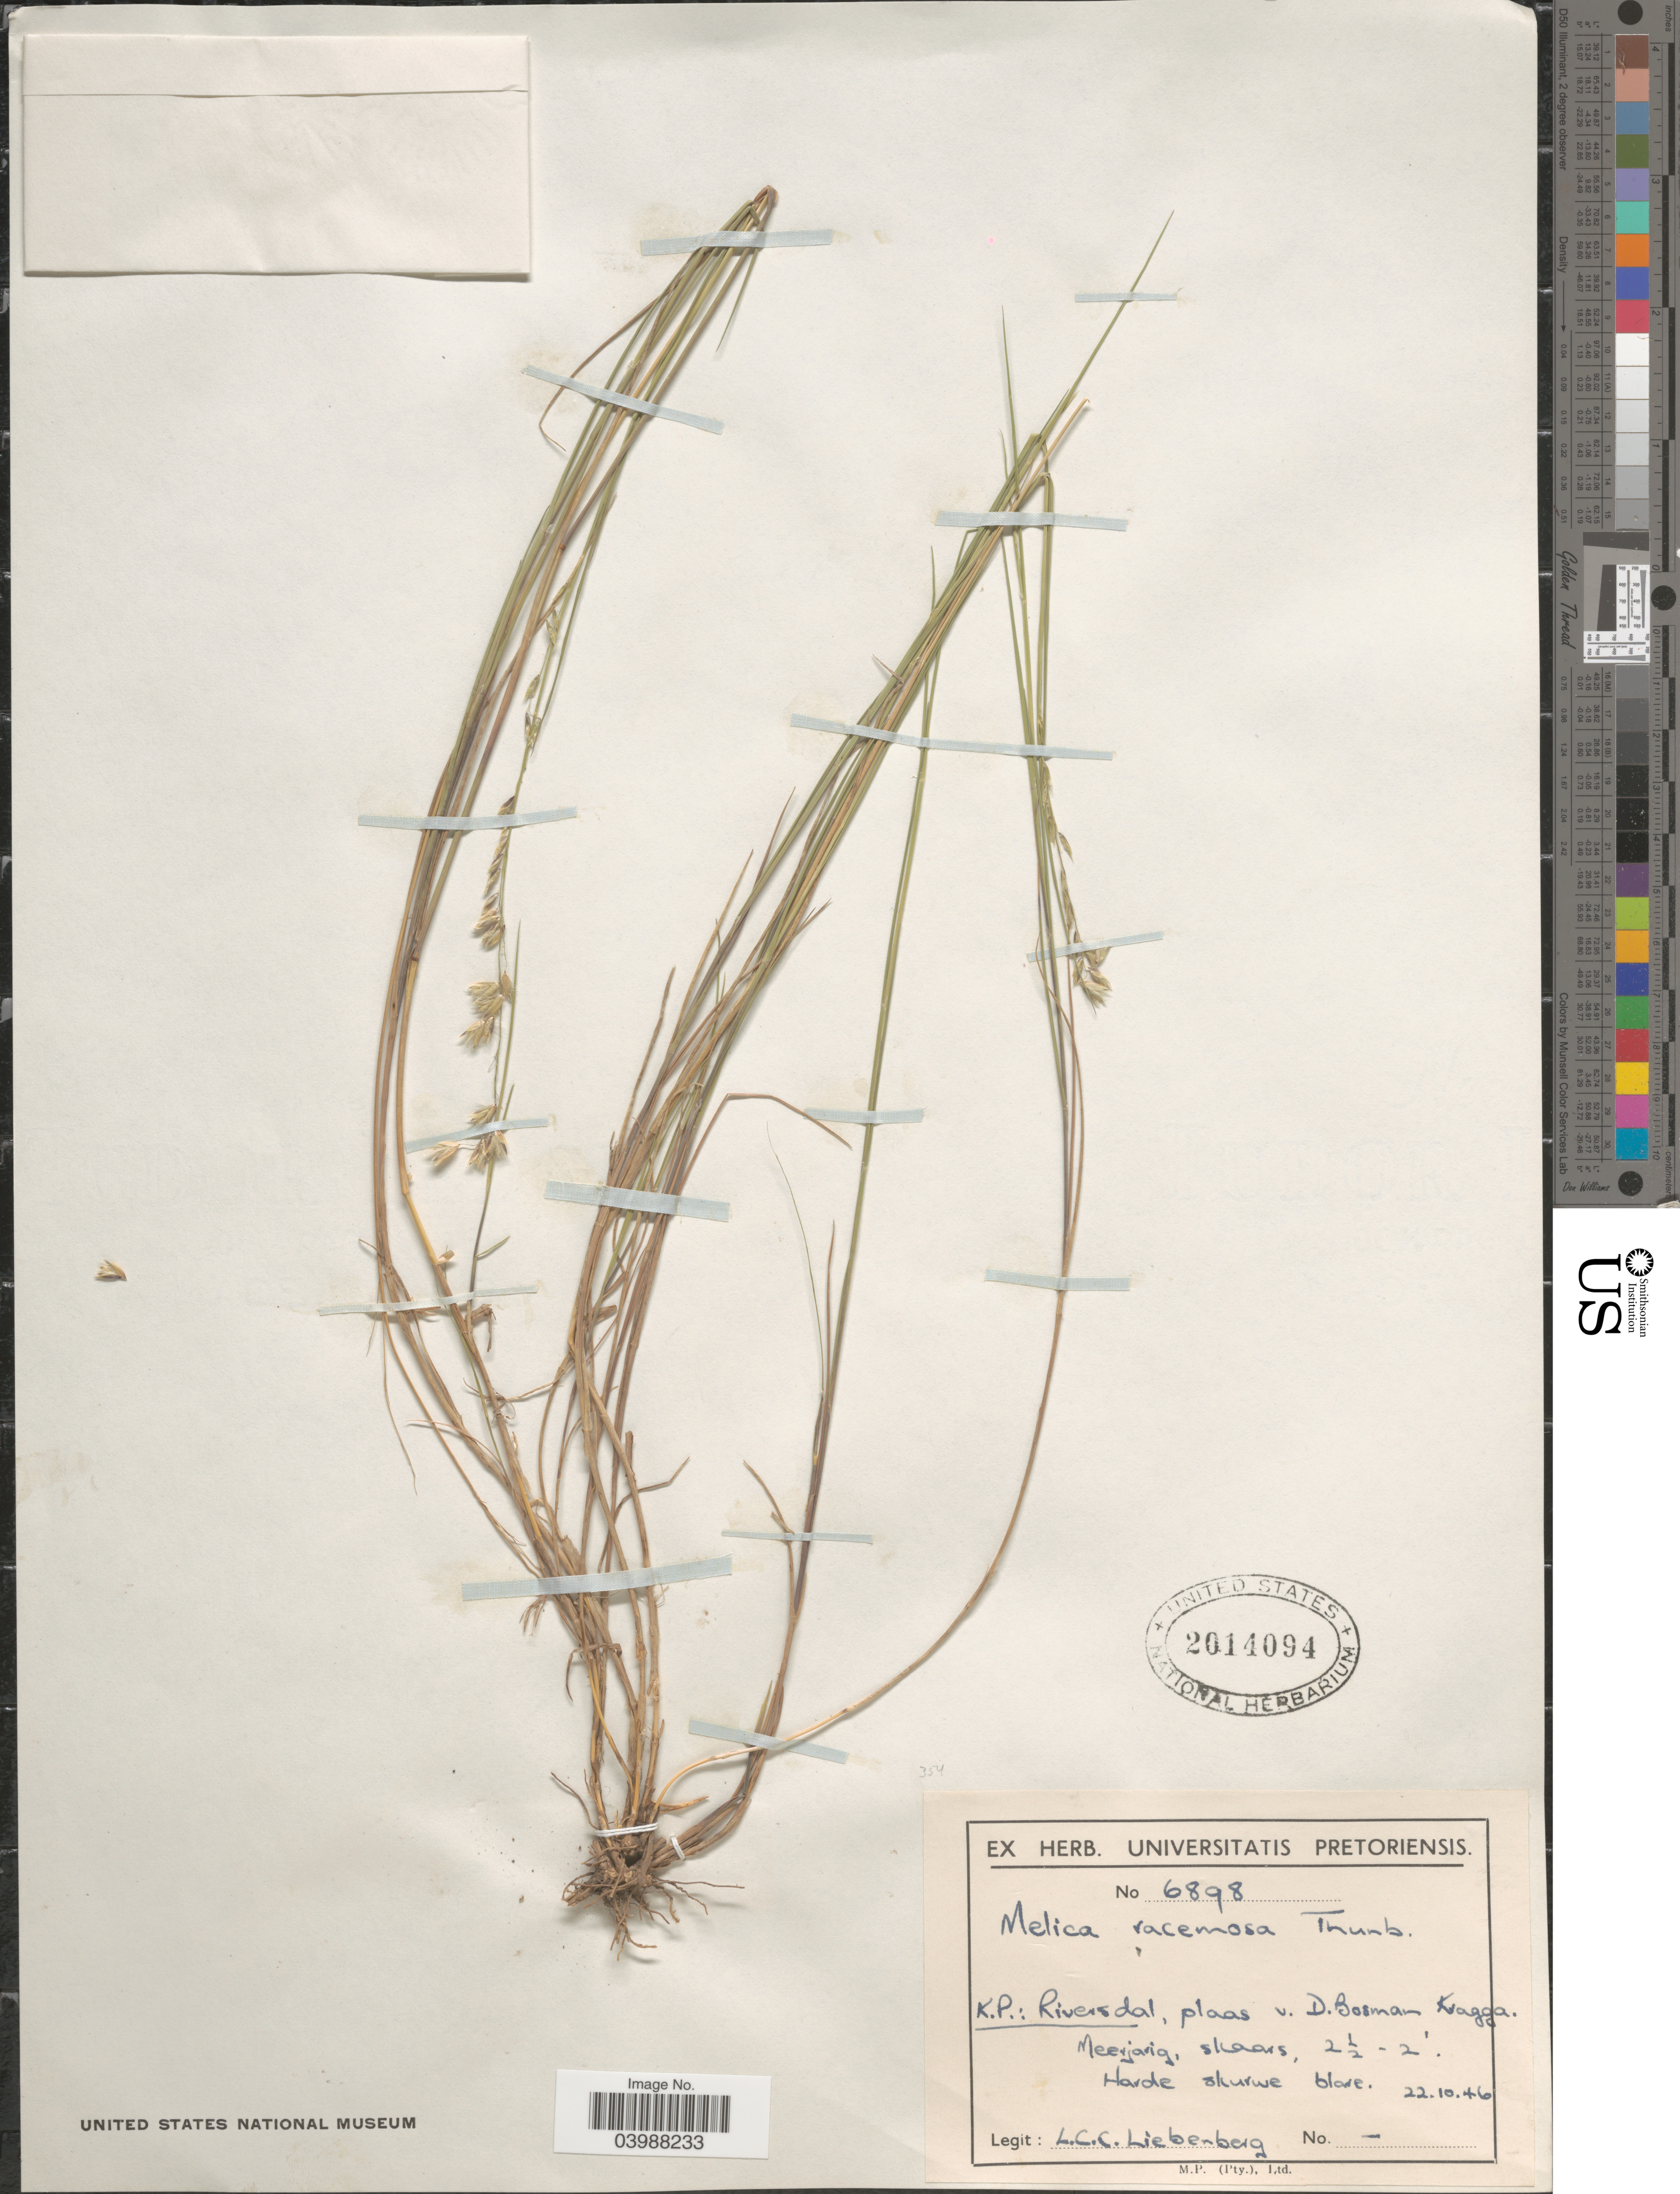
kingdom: Plantae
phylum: Tracheophyta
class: Liliopsida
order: Poales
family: Poaceae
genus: Melica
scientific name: Melica racemosa Muhl., nom. illeg.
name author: Muhl.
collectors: L. Liebenberg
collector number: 6898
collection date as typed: Transcribed d/m/y: 22/10/46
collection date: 1946-10-22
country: South Africa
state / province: Western Cape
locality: K.P.: Riversdal, plaas v. d. Bosman Kagga.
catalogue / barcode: US 2014094